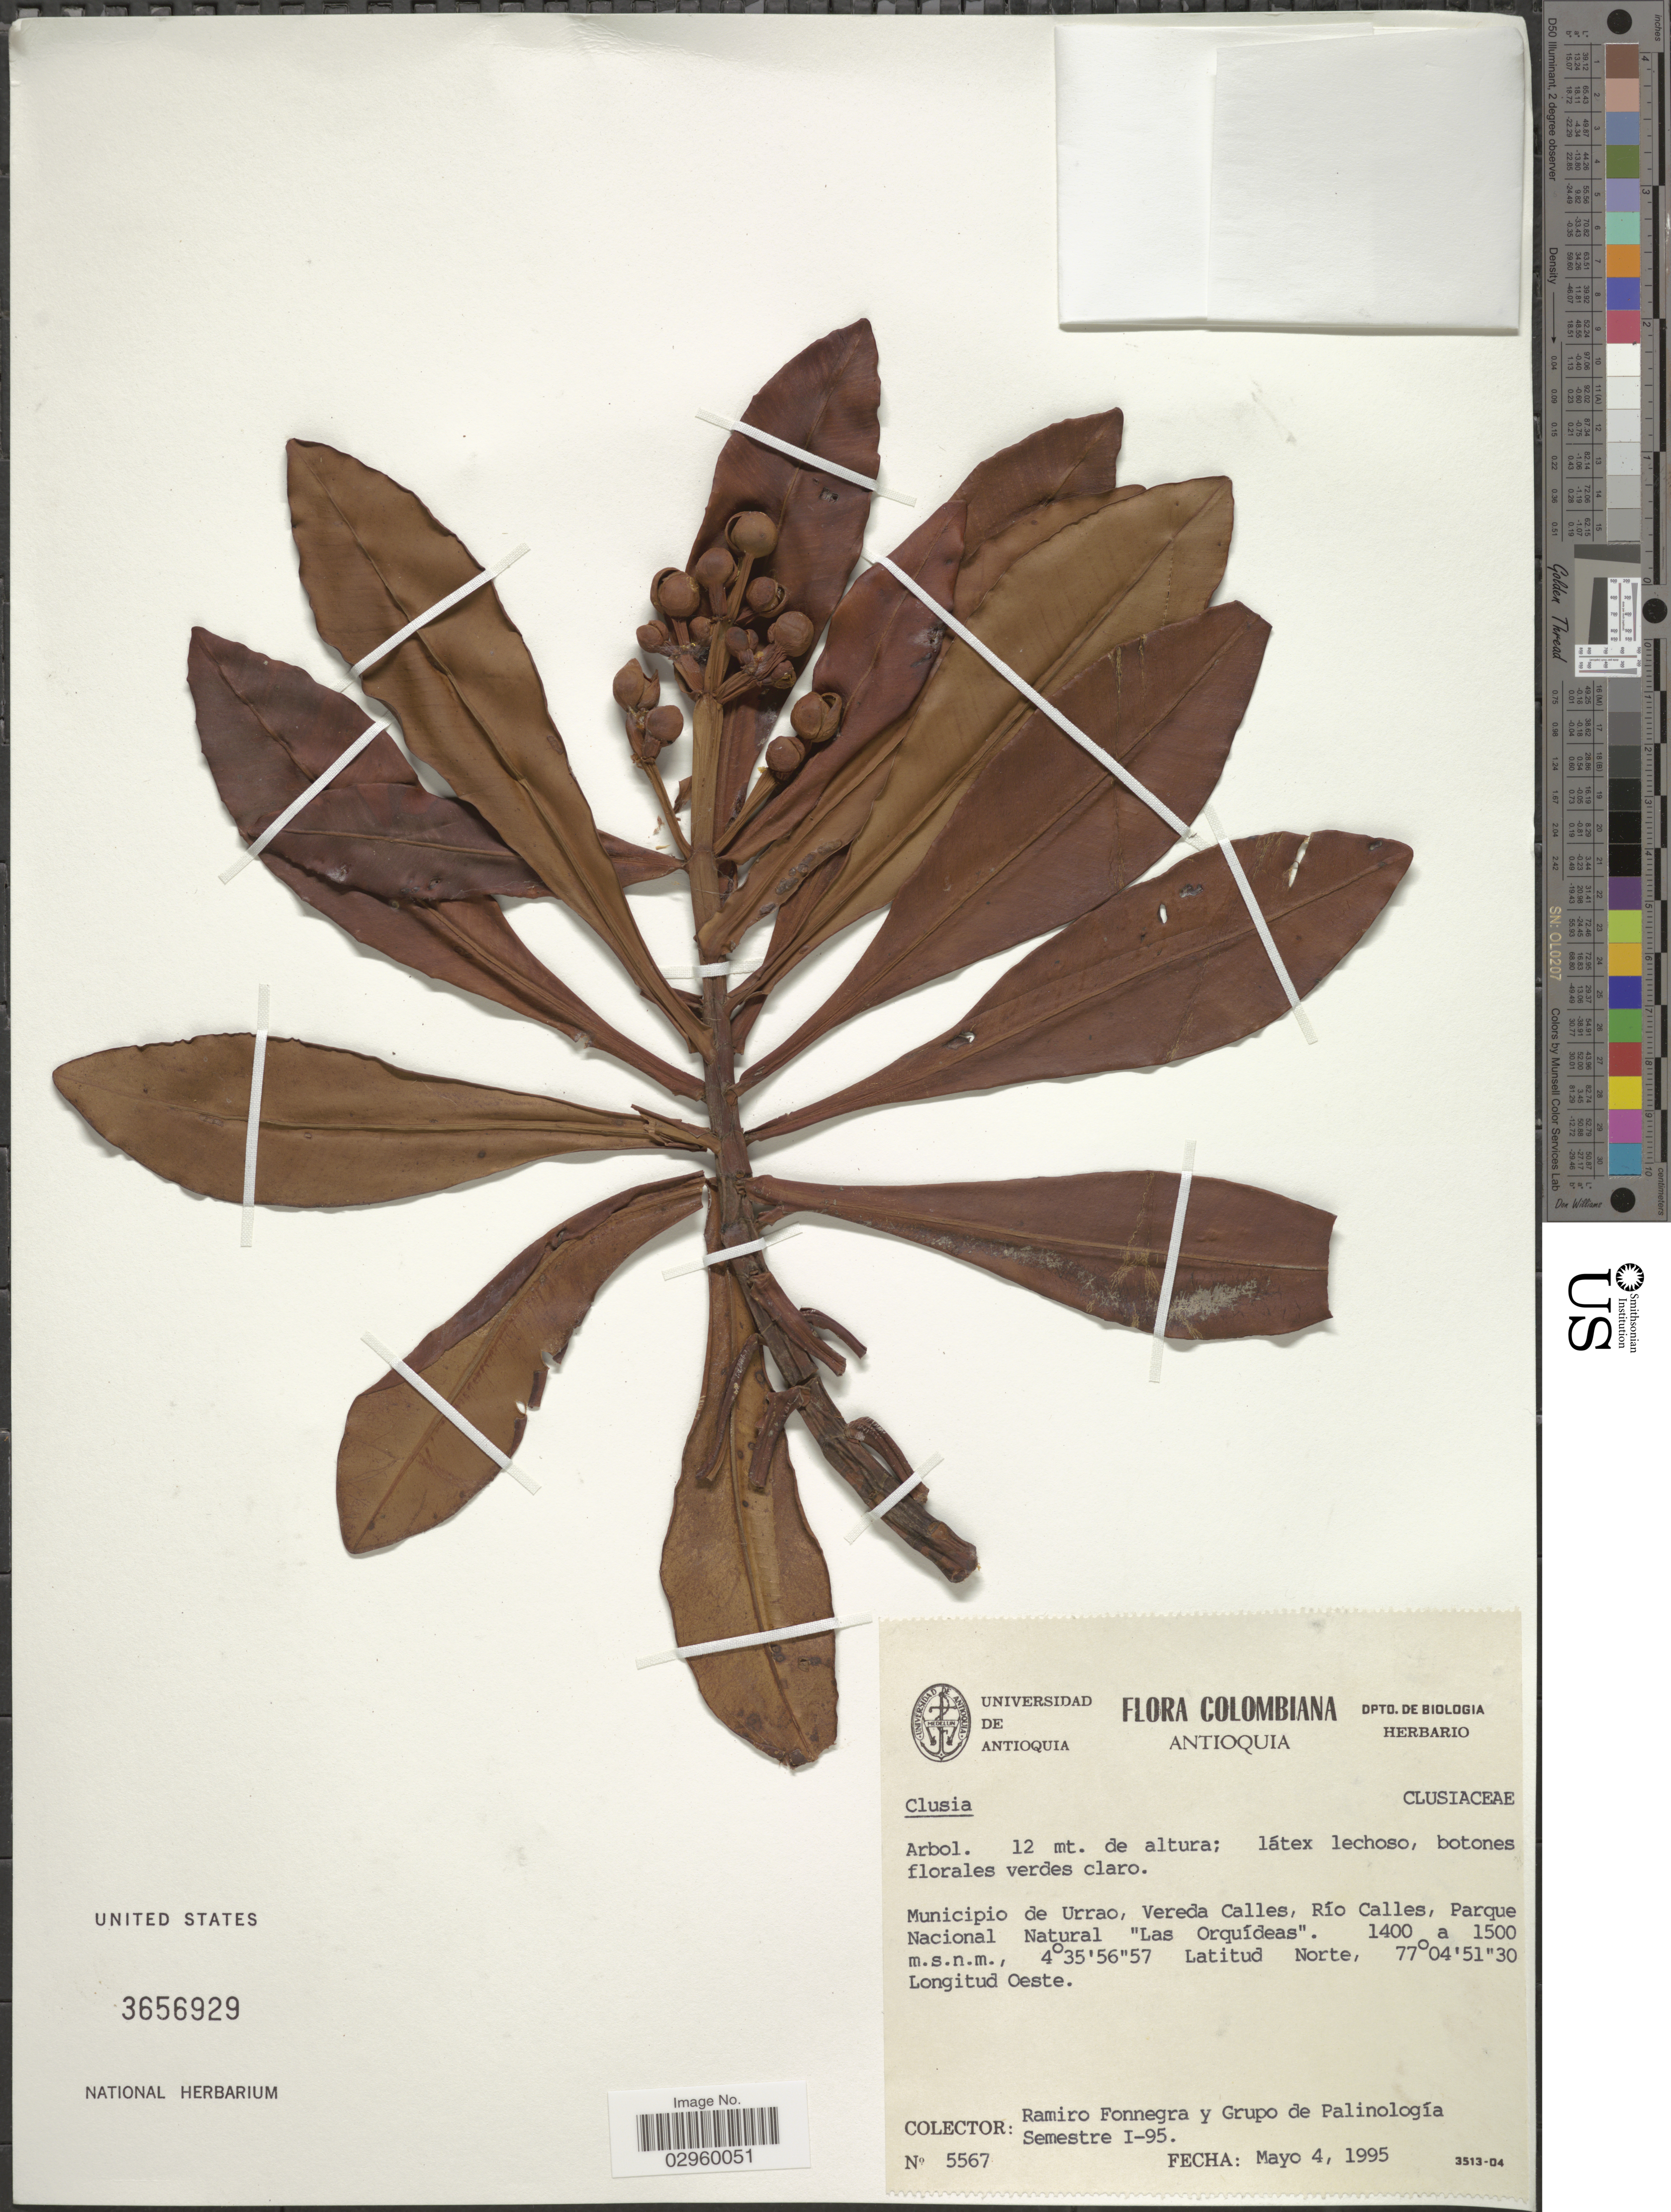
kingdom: Plantae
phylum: Tracheophyta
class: Magnoliopsida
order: Malpighiales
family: Clusiaceae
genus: Clusia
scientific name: Clusia sp.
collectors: R. Fonnegra & Grupo de Palinología Semestre I-95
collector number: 5567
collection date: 1995-05-04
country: Colombia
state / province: Antioquia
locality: Municipio de Urrao, Vereda Calles, Río Calles, Parque Nacional Natural "Las Orquídeas".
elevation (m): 1400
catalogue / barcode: US 3656929